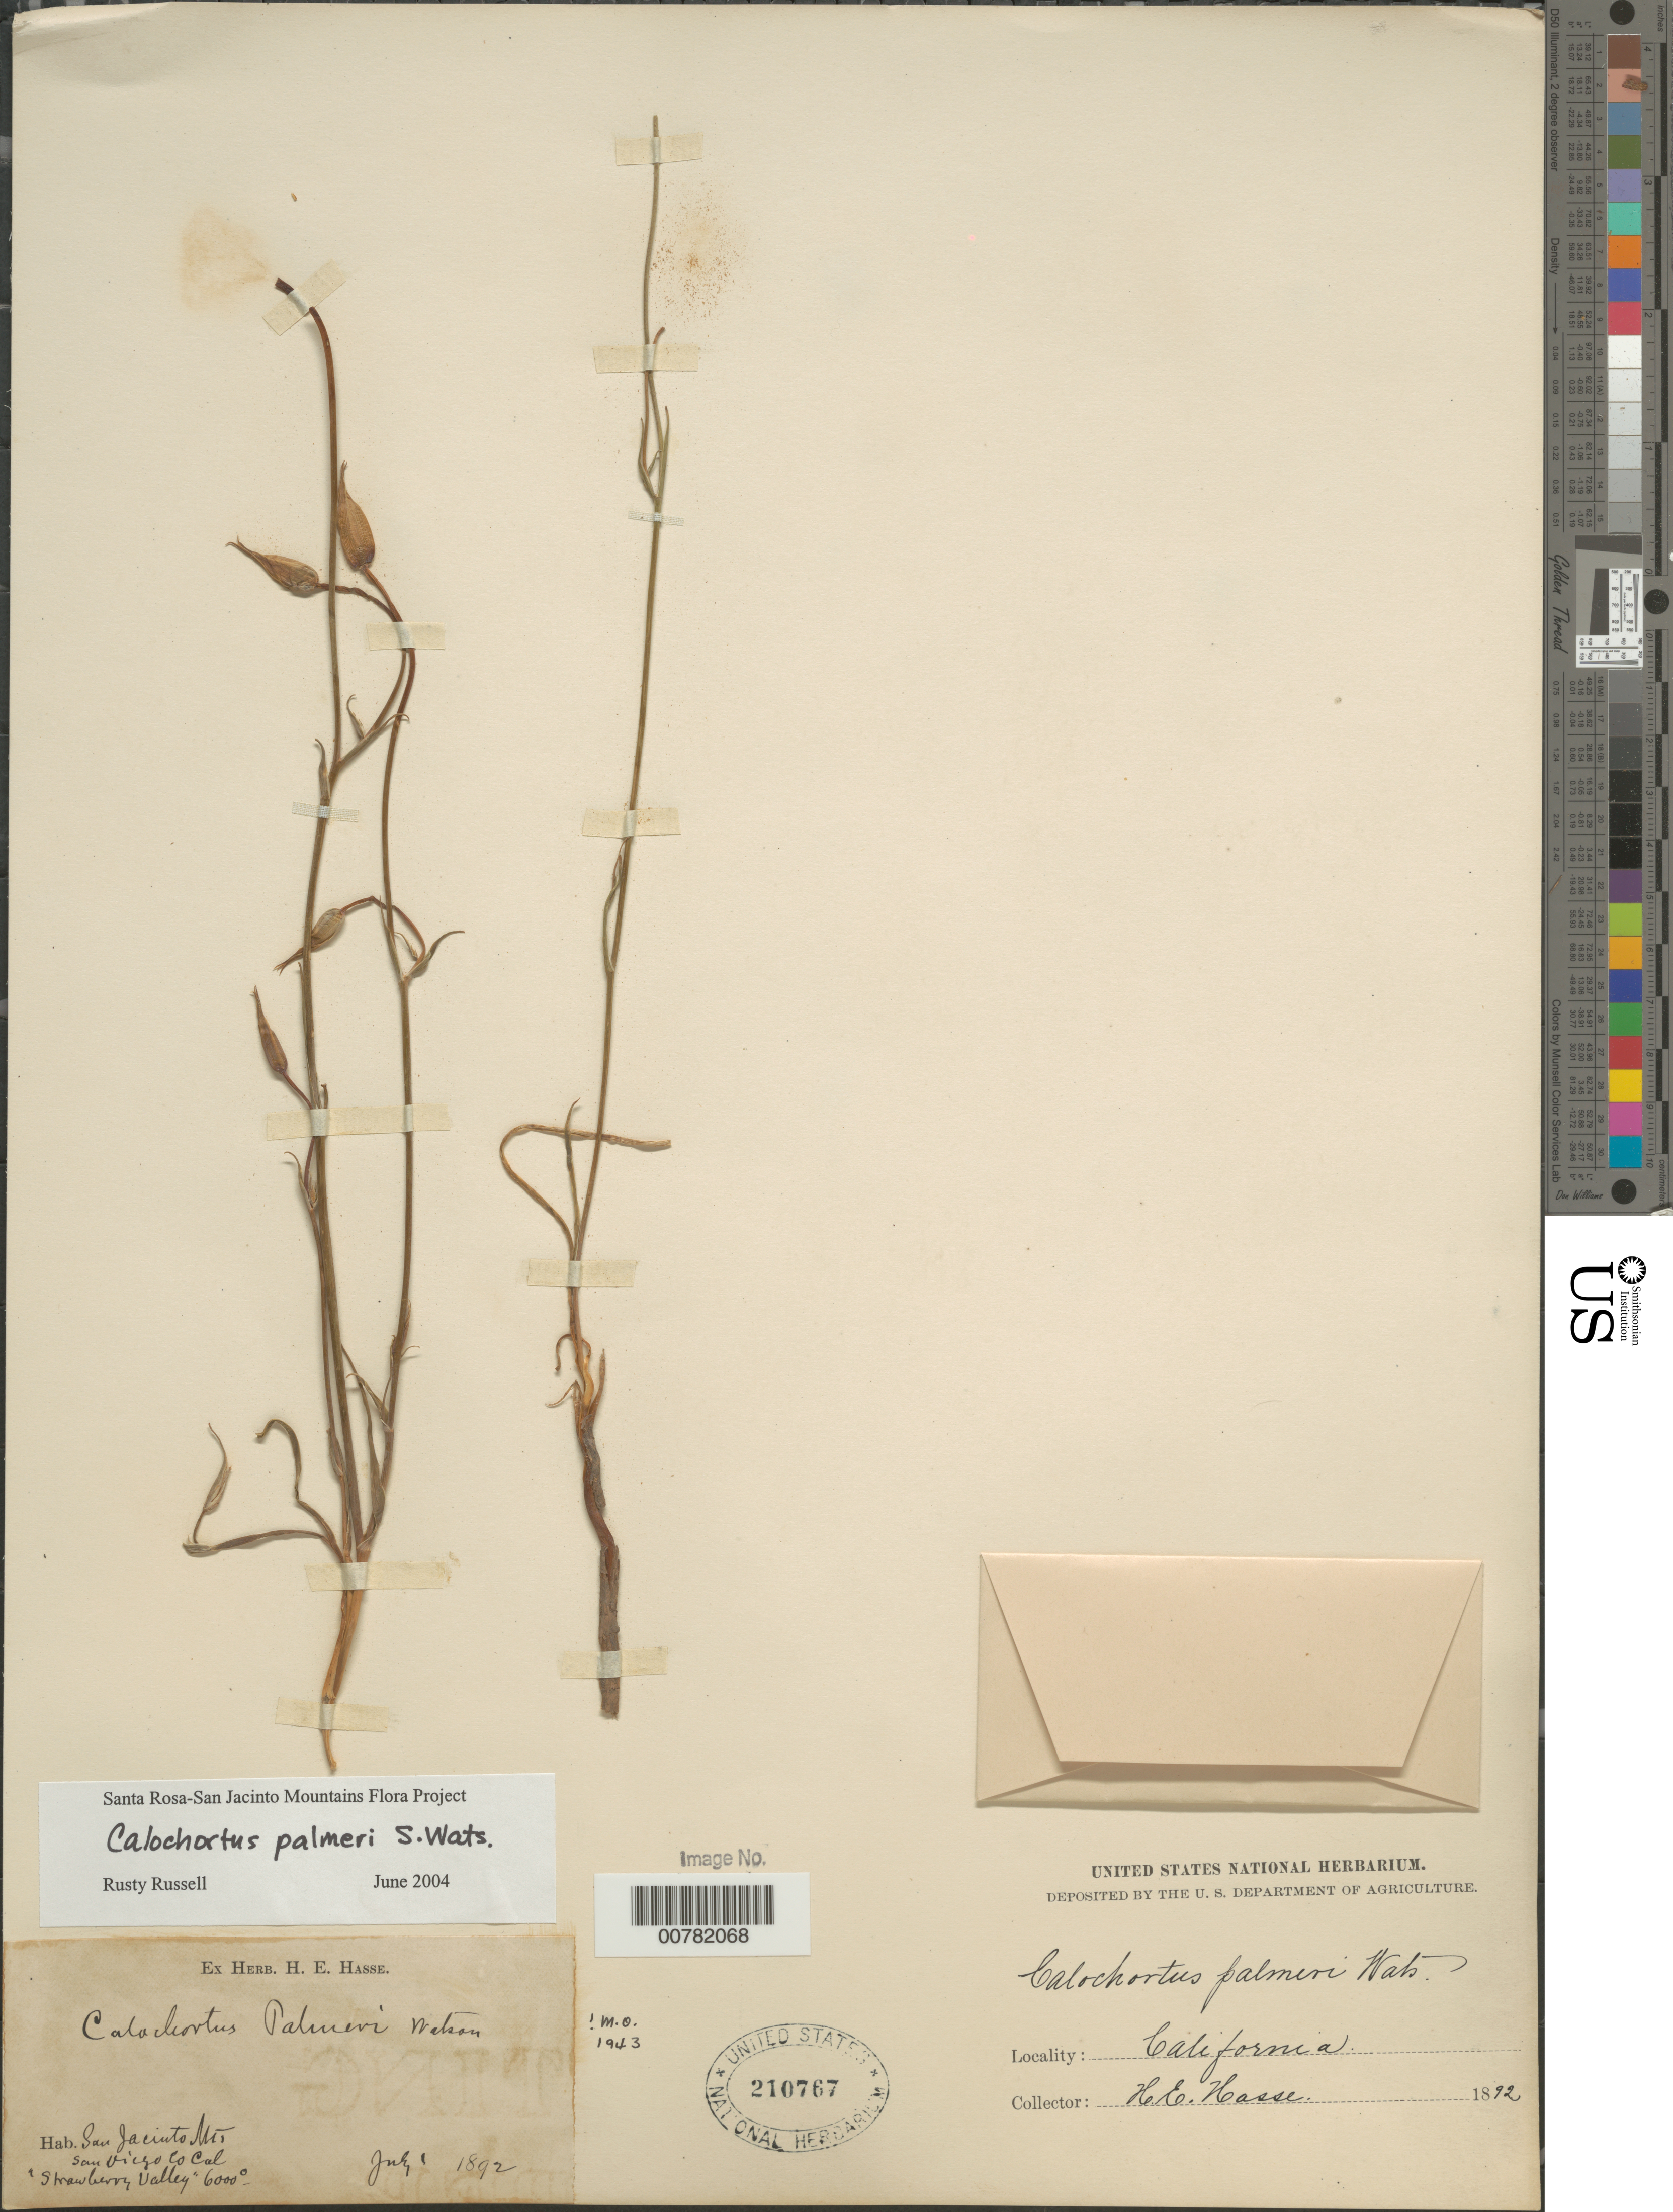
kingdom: Plantae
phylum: Tracheophyta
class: Liliopsida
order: Liliales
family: Liliaceae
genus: Calochortus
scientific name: Calochortus palmeri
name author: S. Watson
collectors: H. E. Hasse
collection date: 1892-07-01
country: United States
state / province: California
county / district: Riverside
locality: San Jacinto Mts. San Diego Co. Strawberry Valley.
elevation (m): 1829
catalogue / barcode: US 210767